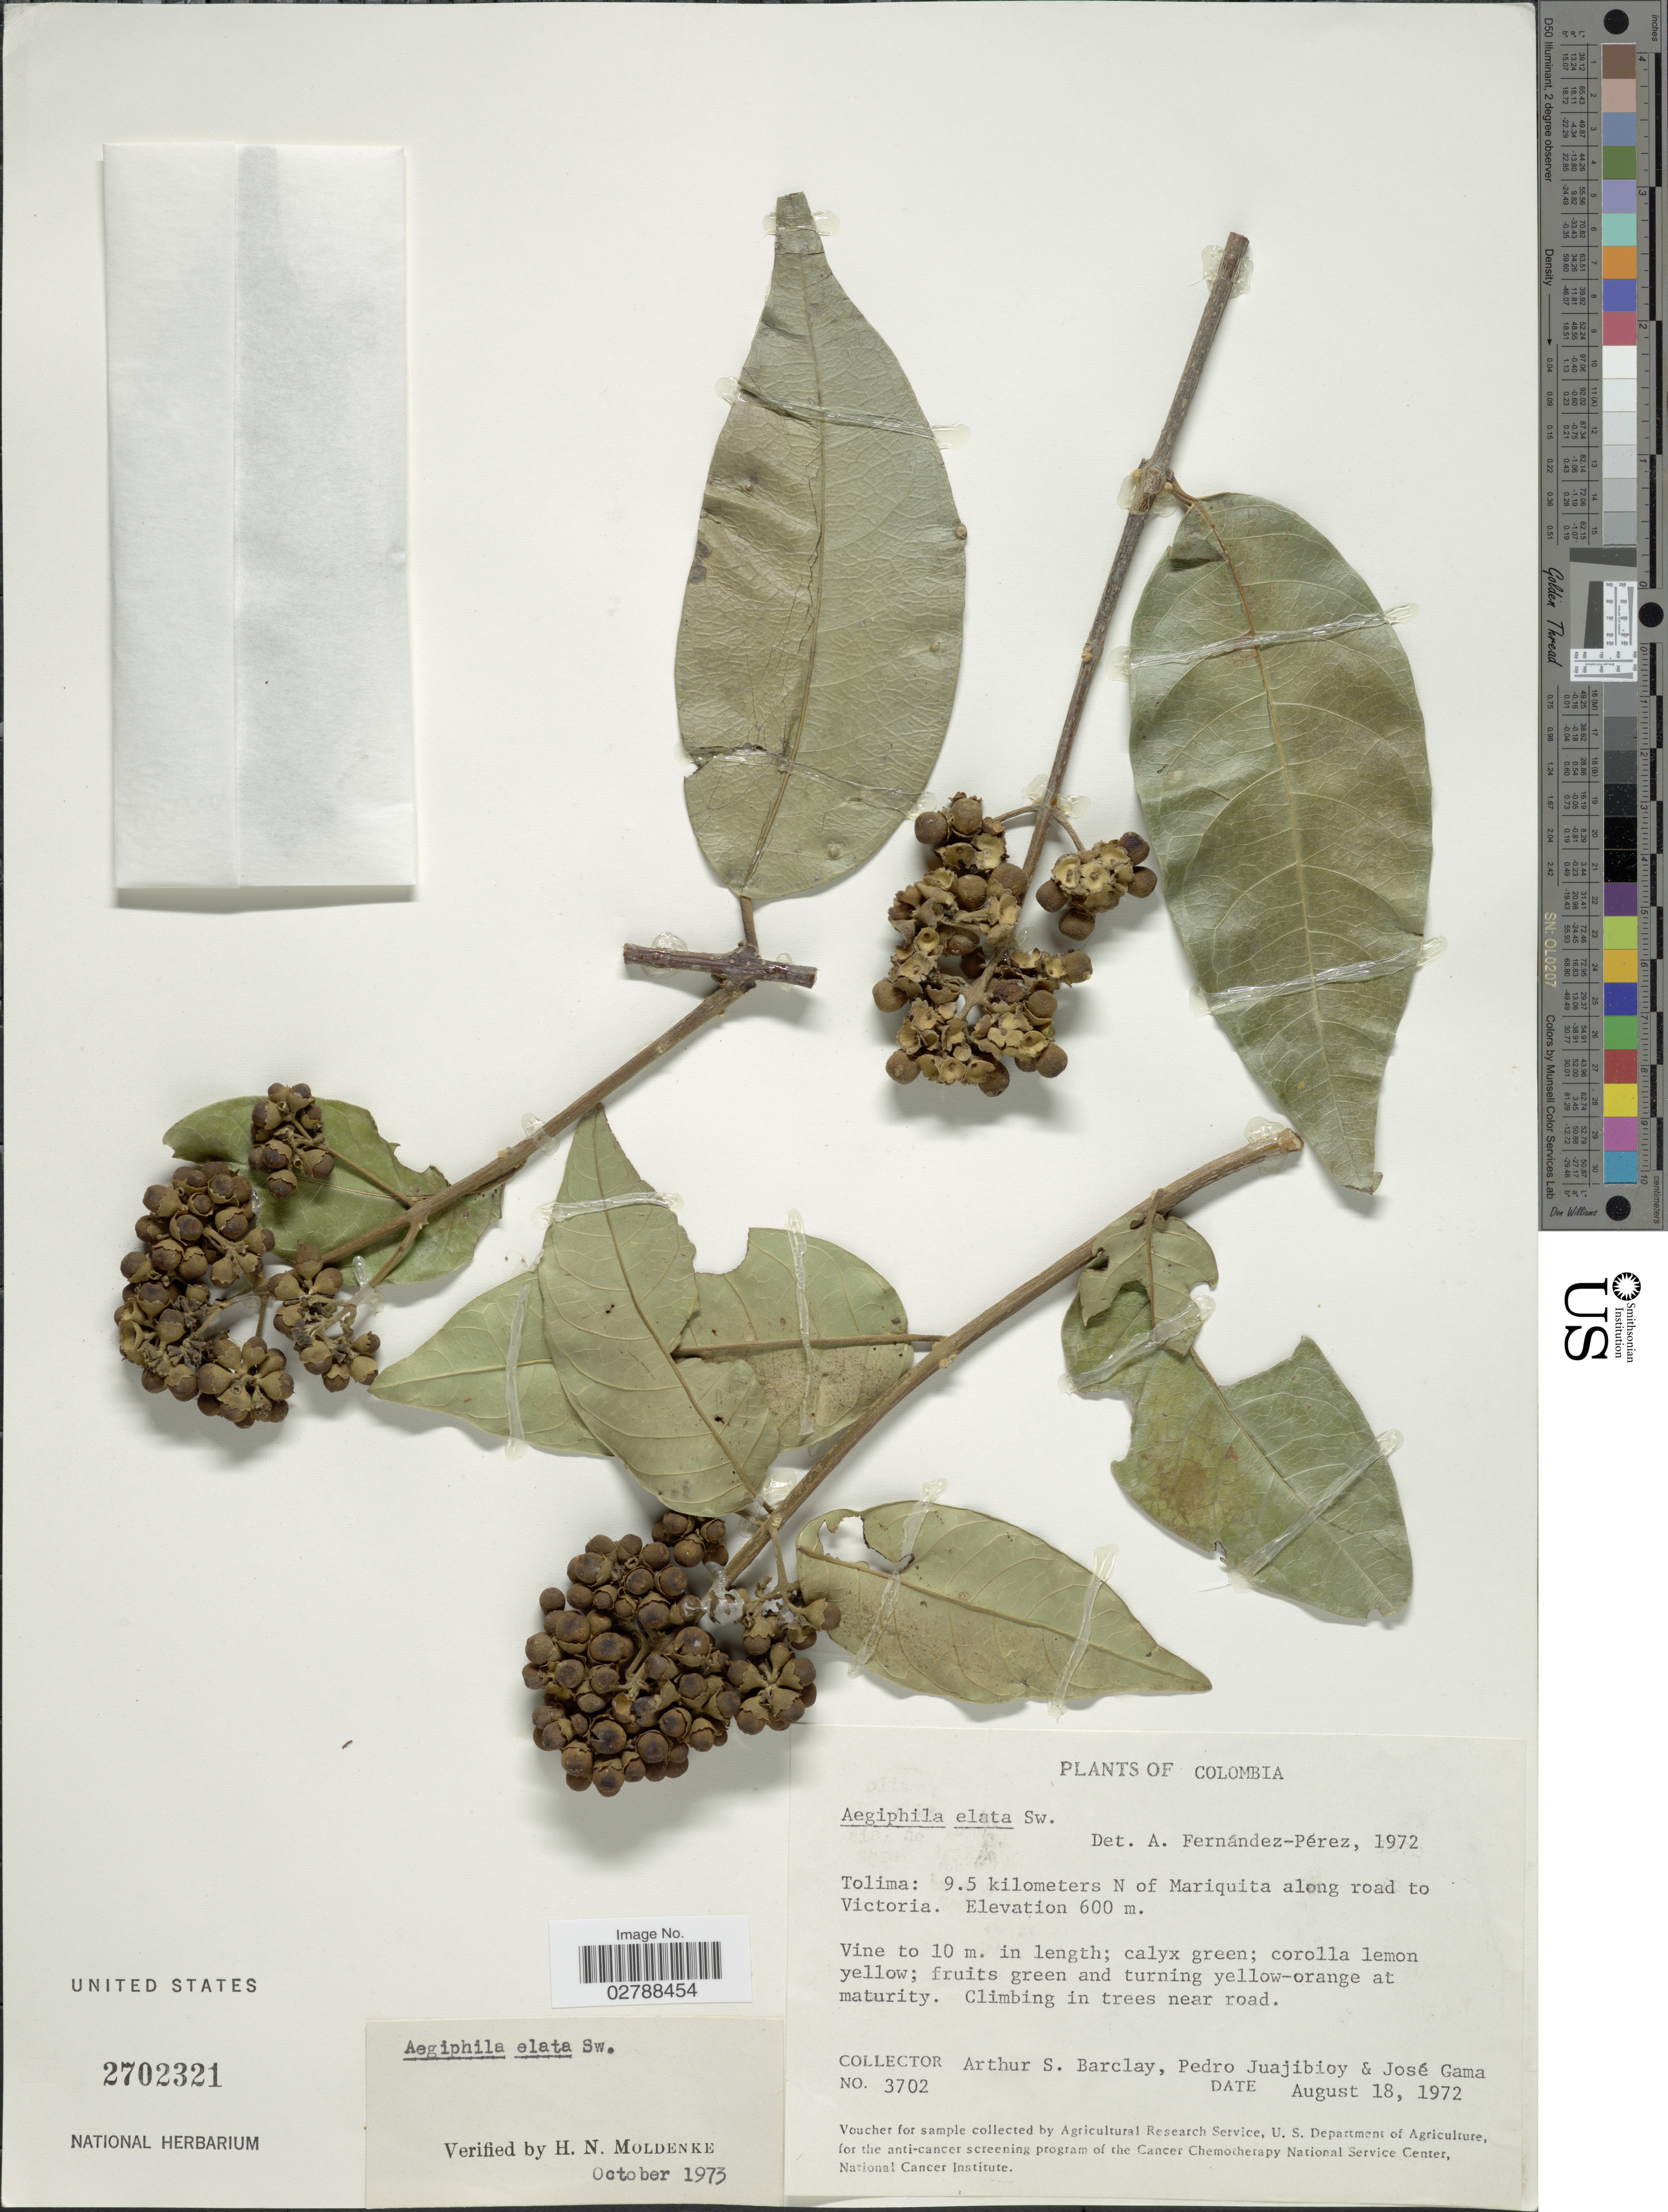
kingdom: Plantae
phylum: Tracheophyta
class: Magnoliopsida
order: Lamiales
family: Lamiaceae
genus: Aegiphila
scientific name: Aegiphila elata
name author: Sw.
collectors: A. S. Barclay, P. Juajibioy & J. Gama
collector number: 3702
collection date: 1972-08-18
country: Colombia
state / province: Tolima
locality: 9.5 kilometers N of Mariquita along road to Victoria.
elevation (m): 600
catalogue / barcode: US 2702321